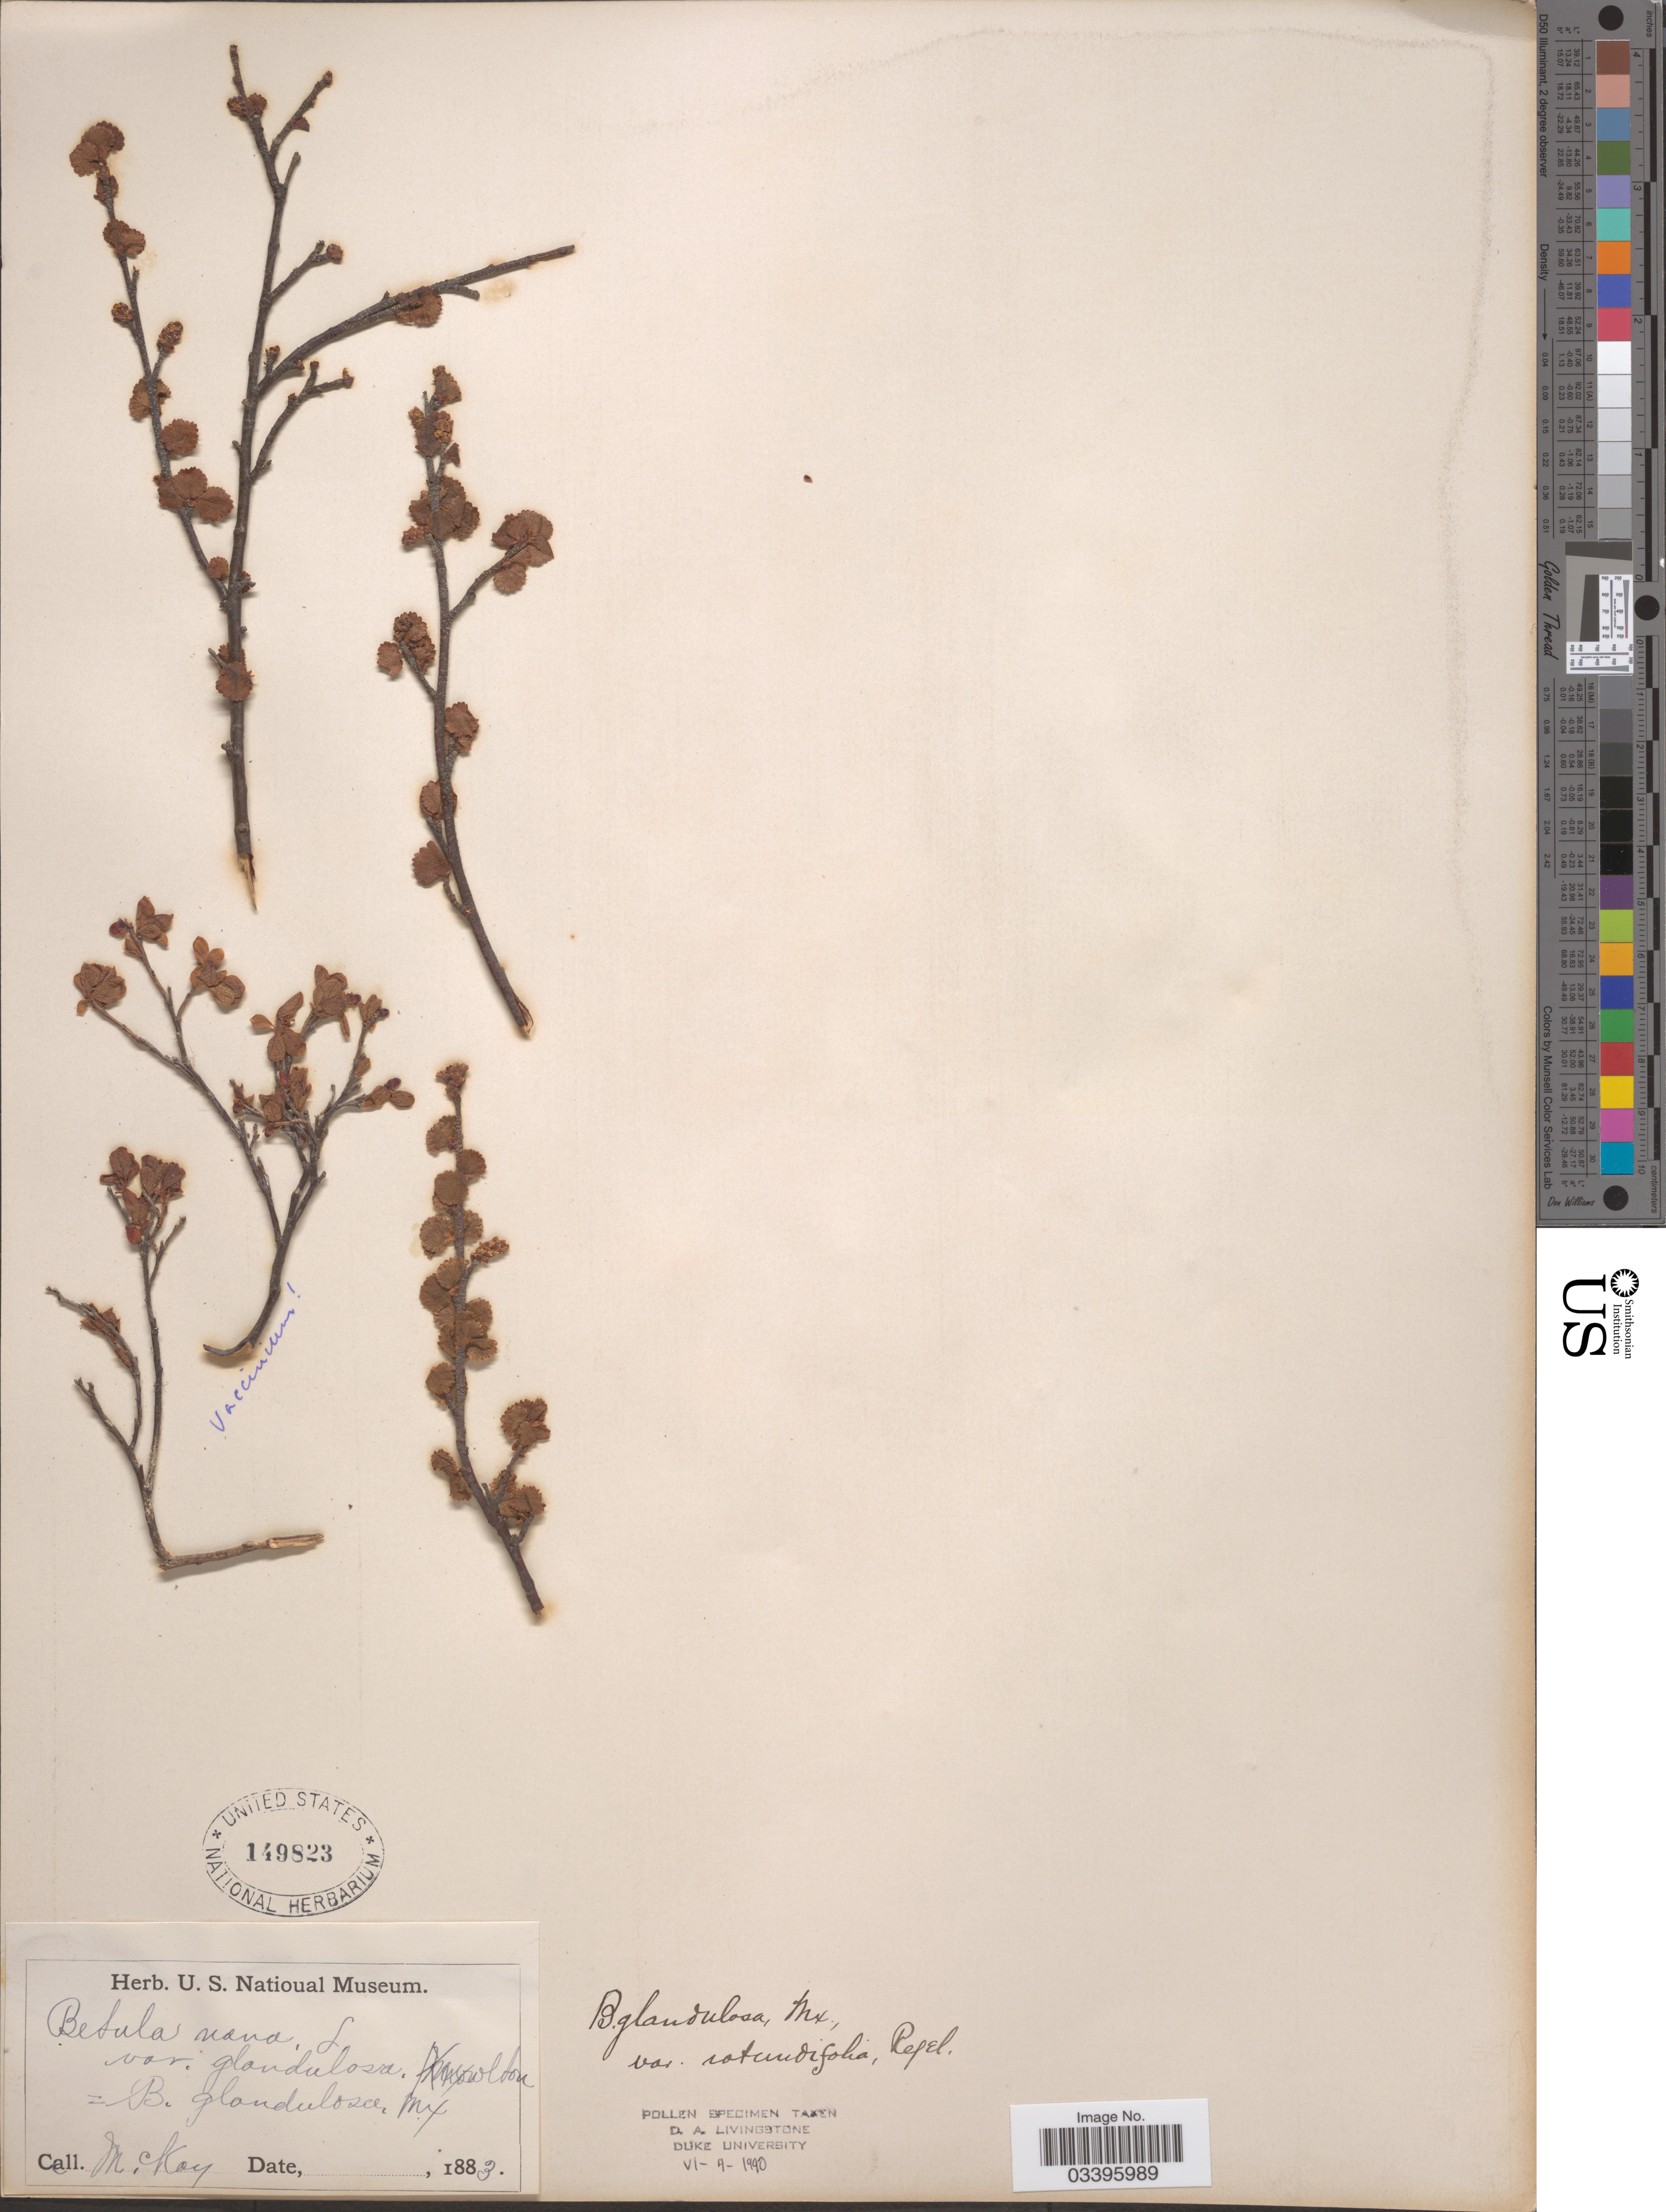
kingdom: Plantae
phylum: Tracheophyta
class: Magnoliopsida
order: Fagales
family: Betulaceae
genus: Betula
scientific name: Betula nana subsp. exilis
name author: L.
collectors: -. McKay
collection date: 1883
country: United States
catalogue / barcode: US 149823